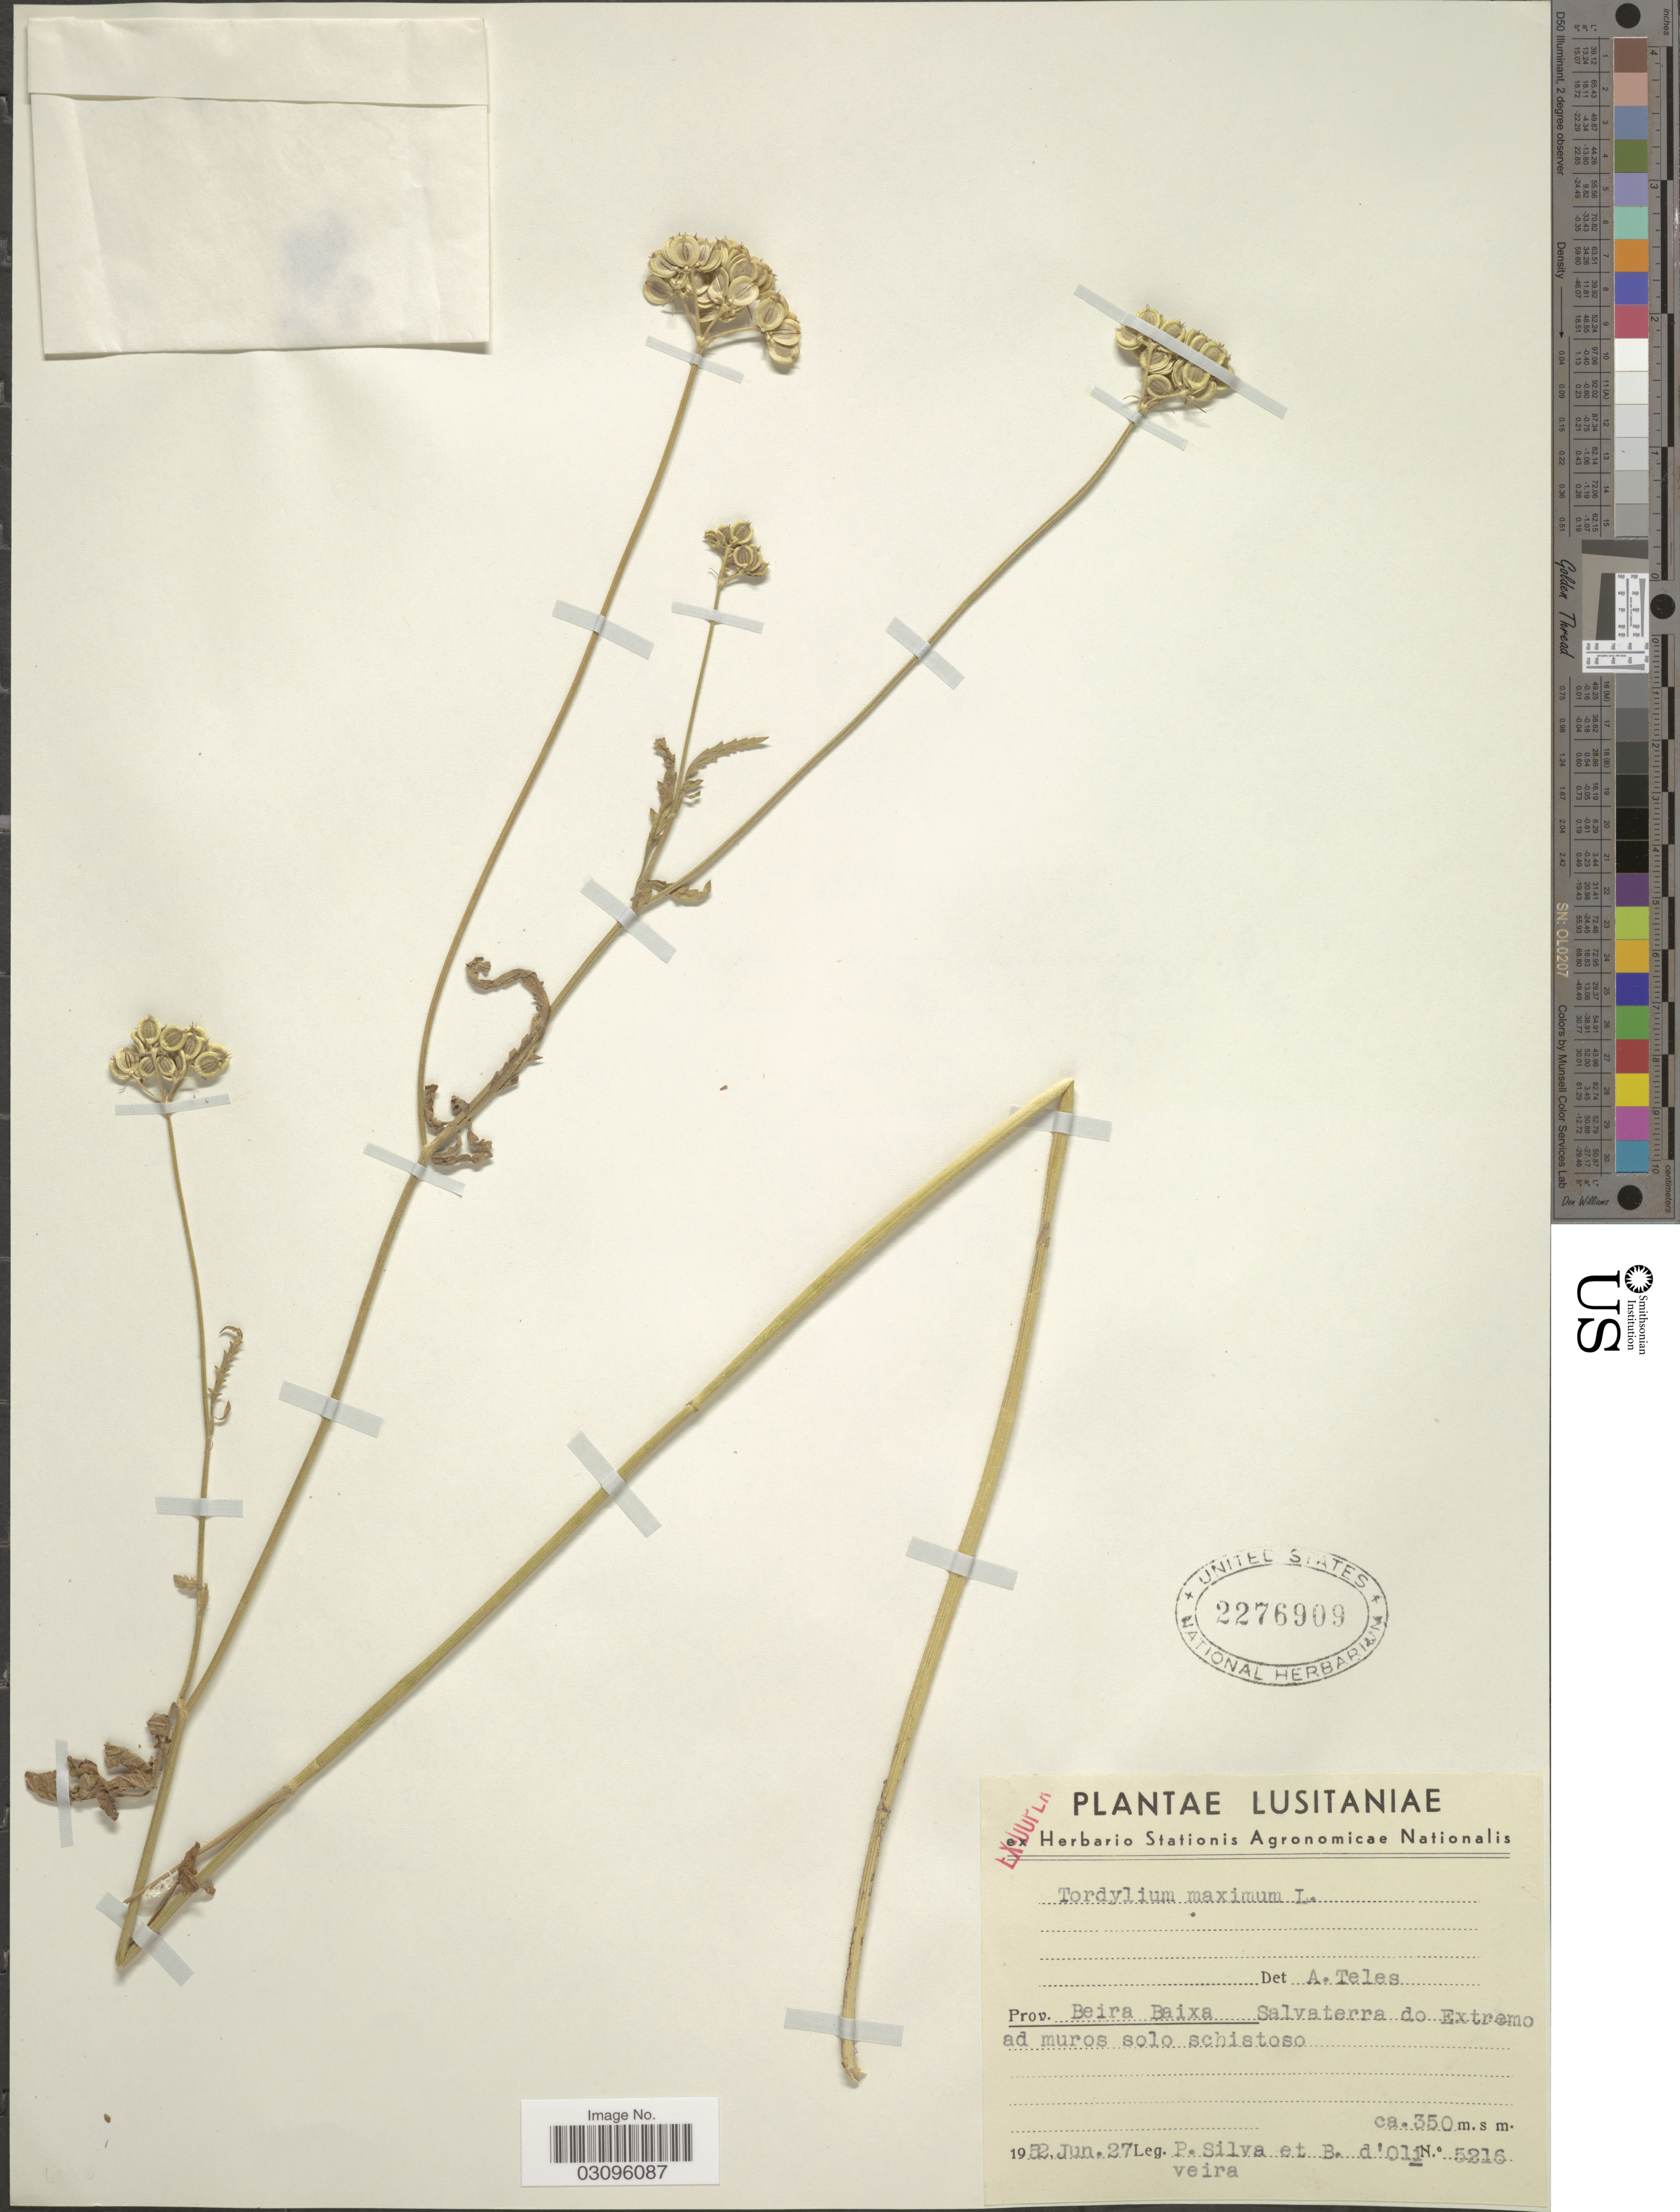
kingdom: Plantae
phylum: Tracheophyta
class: Magnoliopsida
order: Apiales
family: Apiaceae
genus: Tordylium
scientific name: Tordylium maximum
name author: L.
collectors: P. Silva & B. Oliveira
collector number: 5216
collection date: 1952-06-27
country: Portugal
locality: Lusitaniae. Prov. Beira Baixa. Salvaterra do Extremo ad muros solo schistoso.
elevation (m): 350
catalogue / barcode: US 2276909